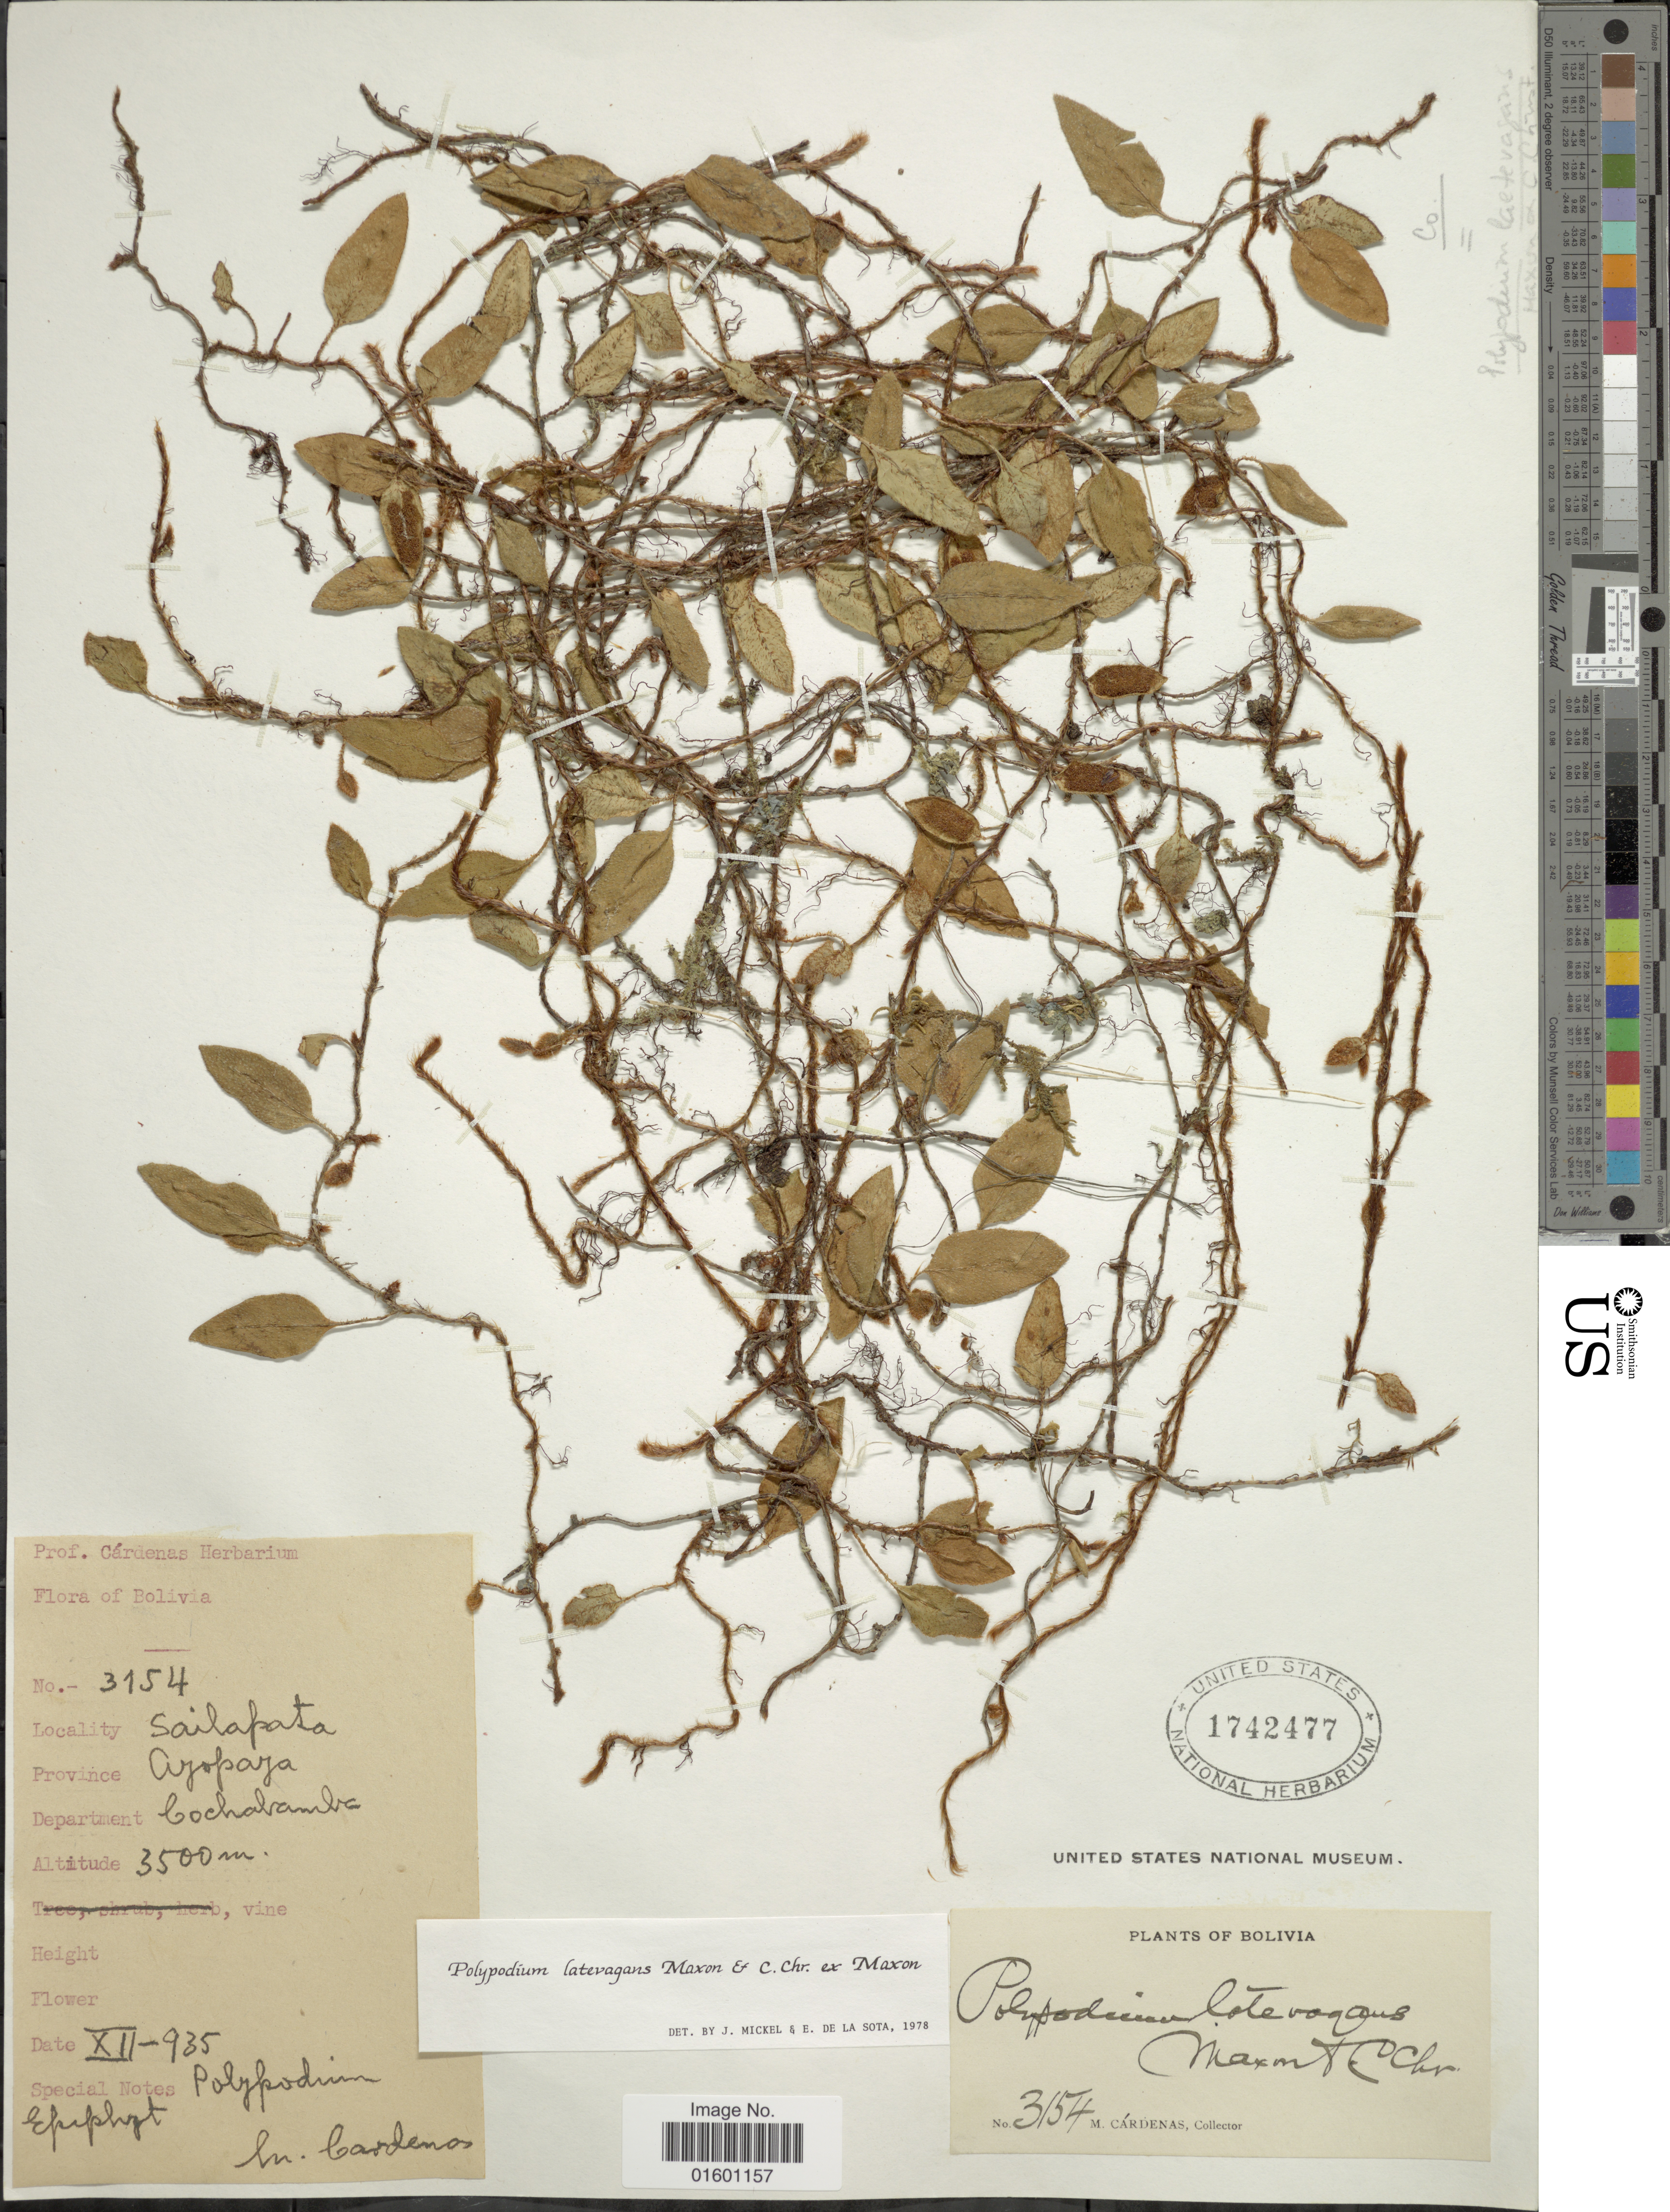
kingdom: Plantae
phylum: Tracheophyta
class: Polypodiopsida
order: Polypodiales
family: Polypodiaceae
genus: Microgramma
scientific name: Microgramma latevagans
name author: (Maxon & C. Chr.) Lellinger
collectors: M. Cárdenas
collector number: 3154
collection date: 1935-12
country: Bolivia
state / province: Cochabamba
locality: Sailapata, Province Azopaza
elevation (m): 3500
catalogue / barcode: US 1742477